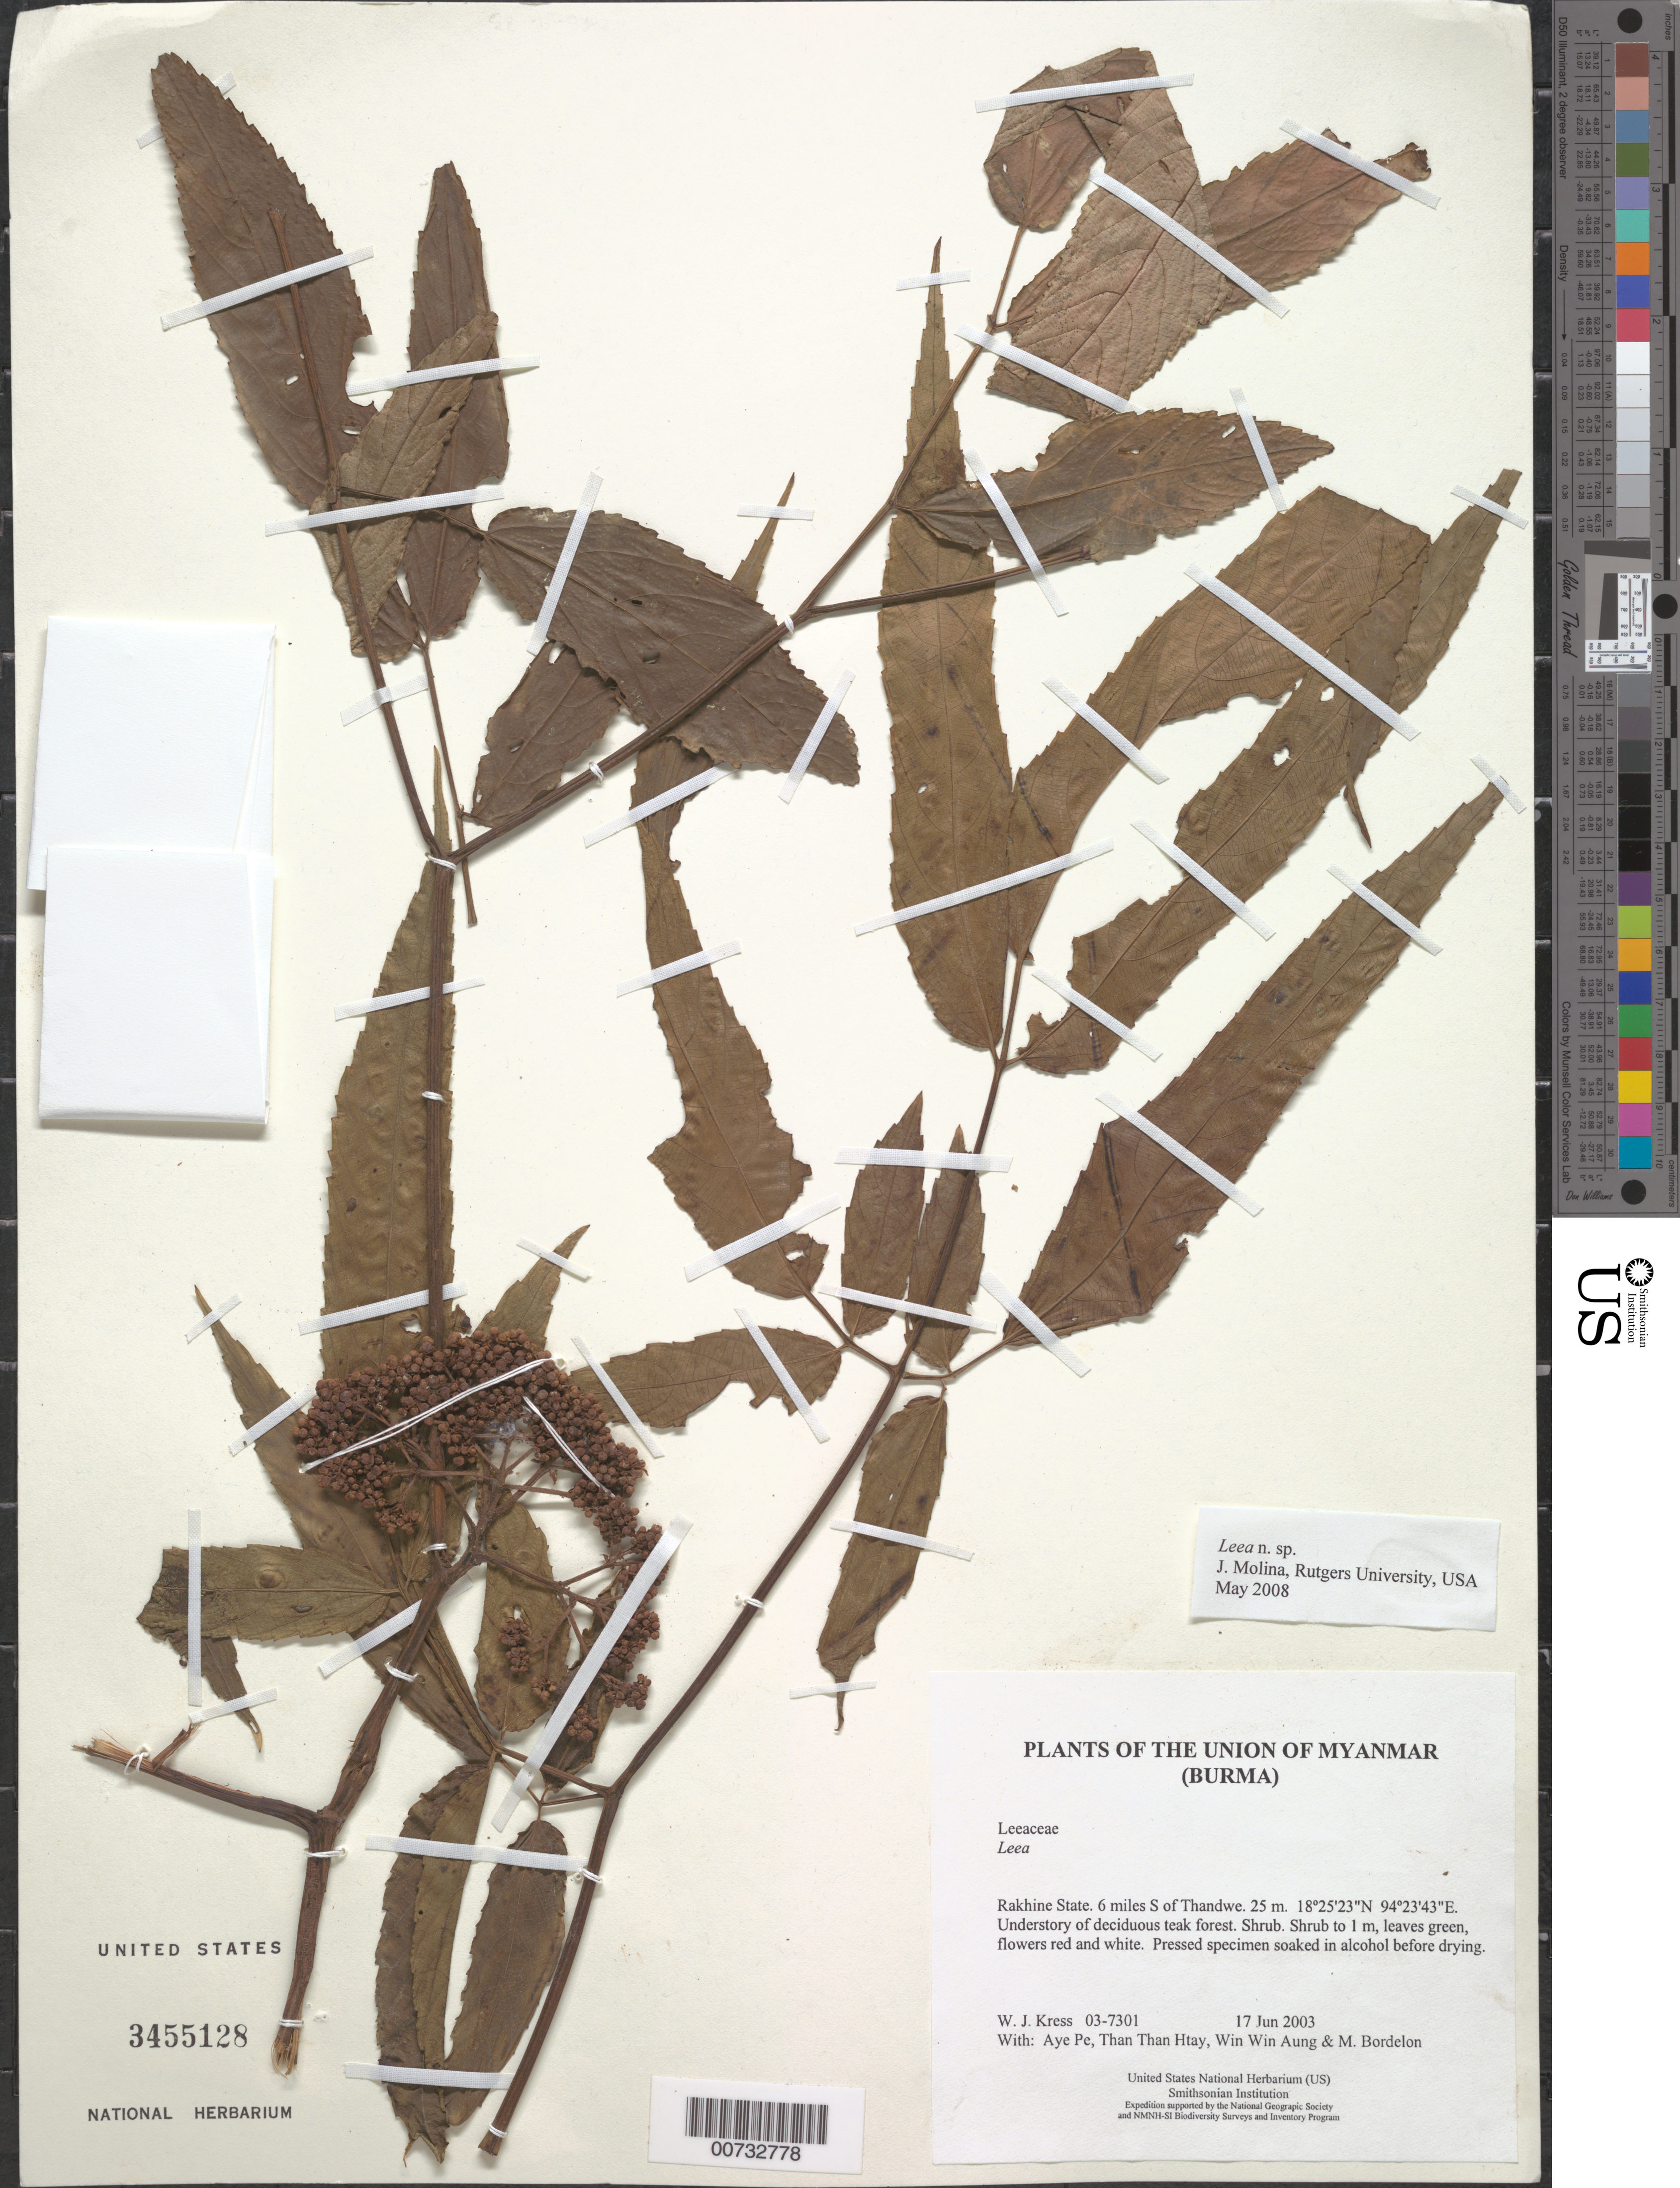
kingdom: Plantae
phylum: Tracheophyta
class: Magnoliopsida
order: Vitales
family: Vitaceae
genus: Leea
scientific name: Leea sp.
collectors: W. J. Kress, Aye Pe, Than Than Htay, Win Win Aung & M. Bordelon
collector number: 03-7301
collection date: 2003-06-17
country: Myanmar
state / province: Rakhine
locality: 6 miles S of Thandwe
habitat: Understory of deciduous teak forest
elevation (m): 25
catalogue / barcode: US 3455128